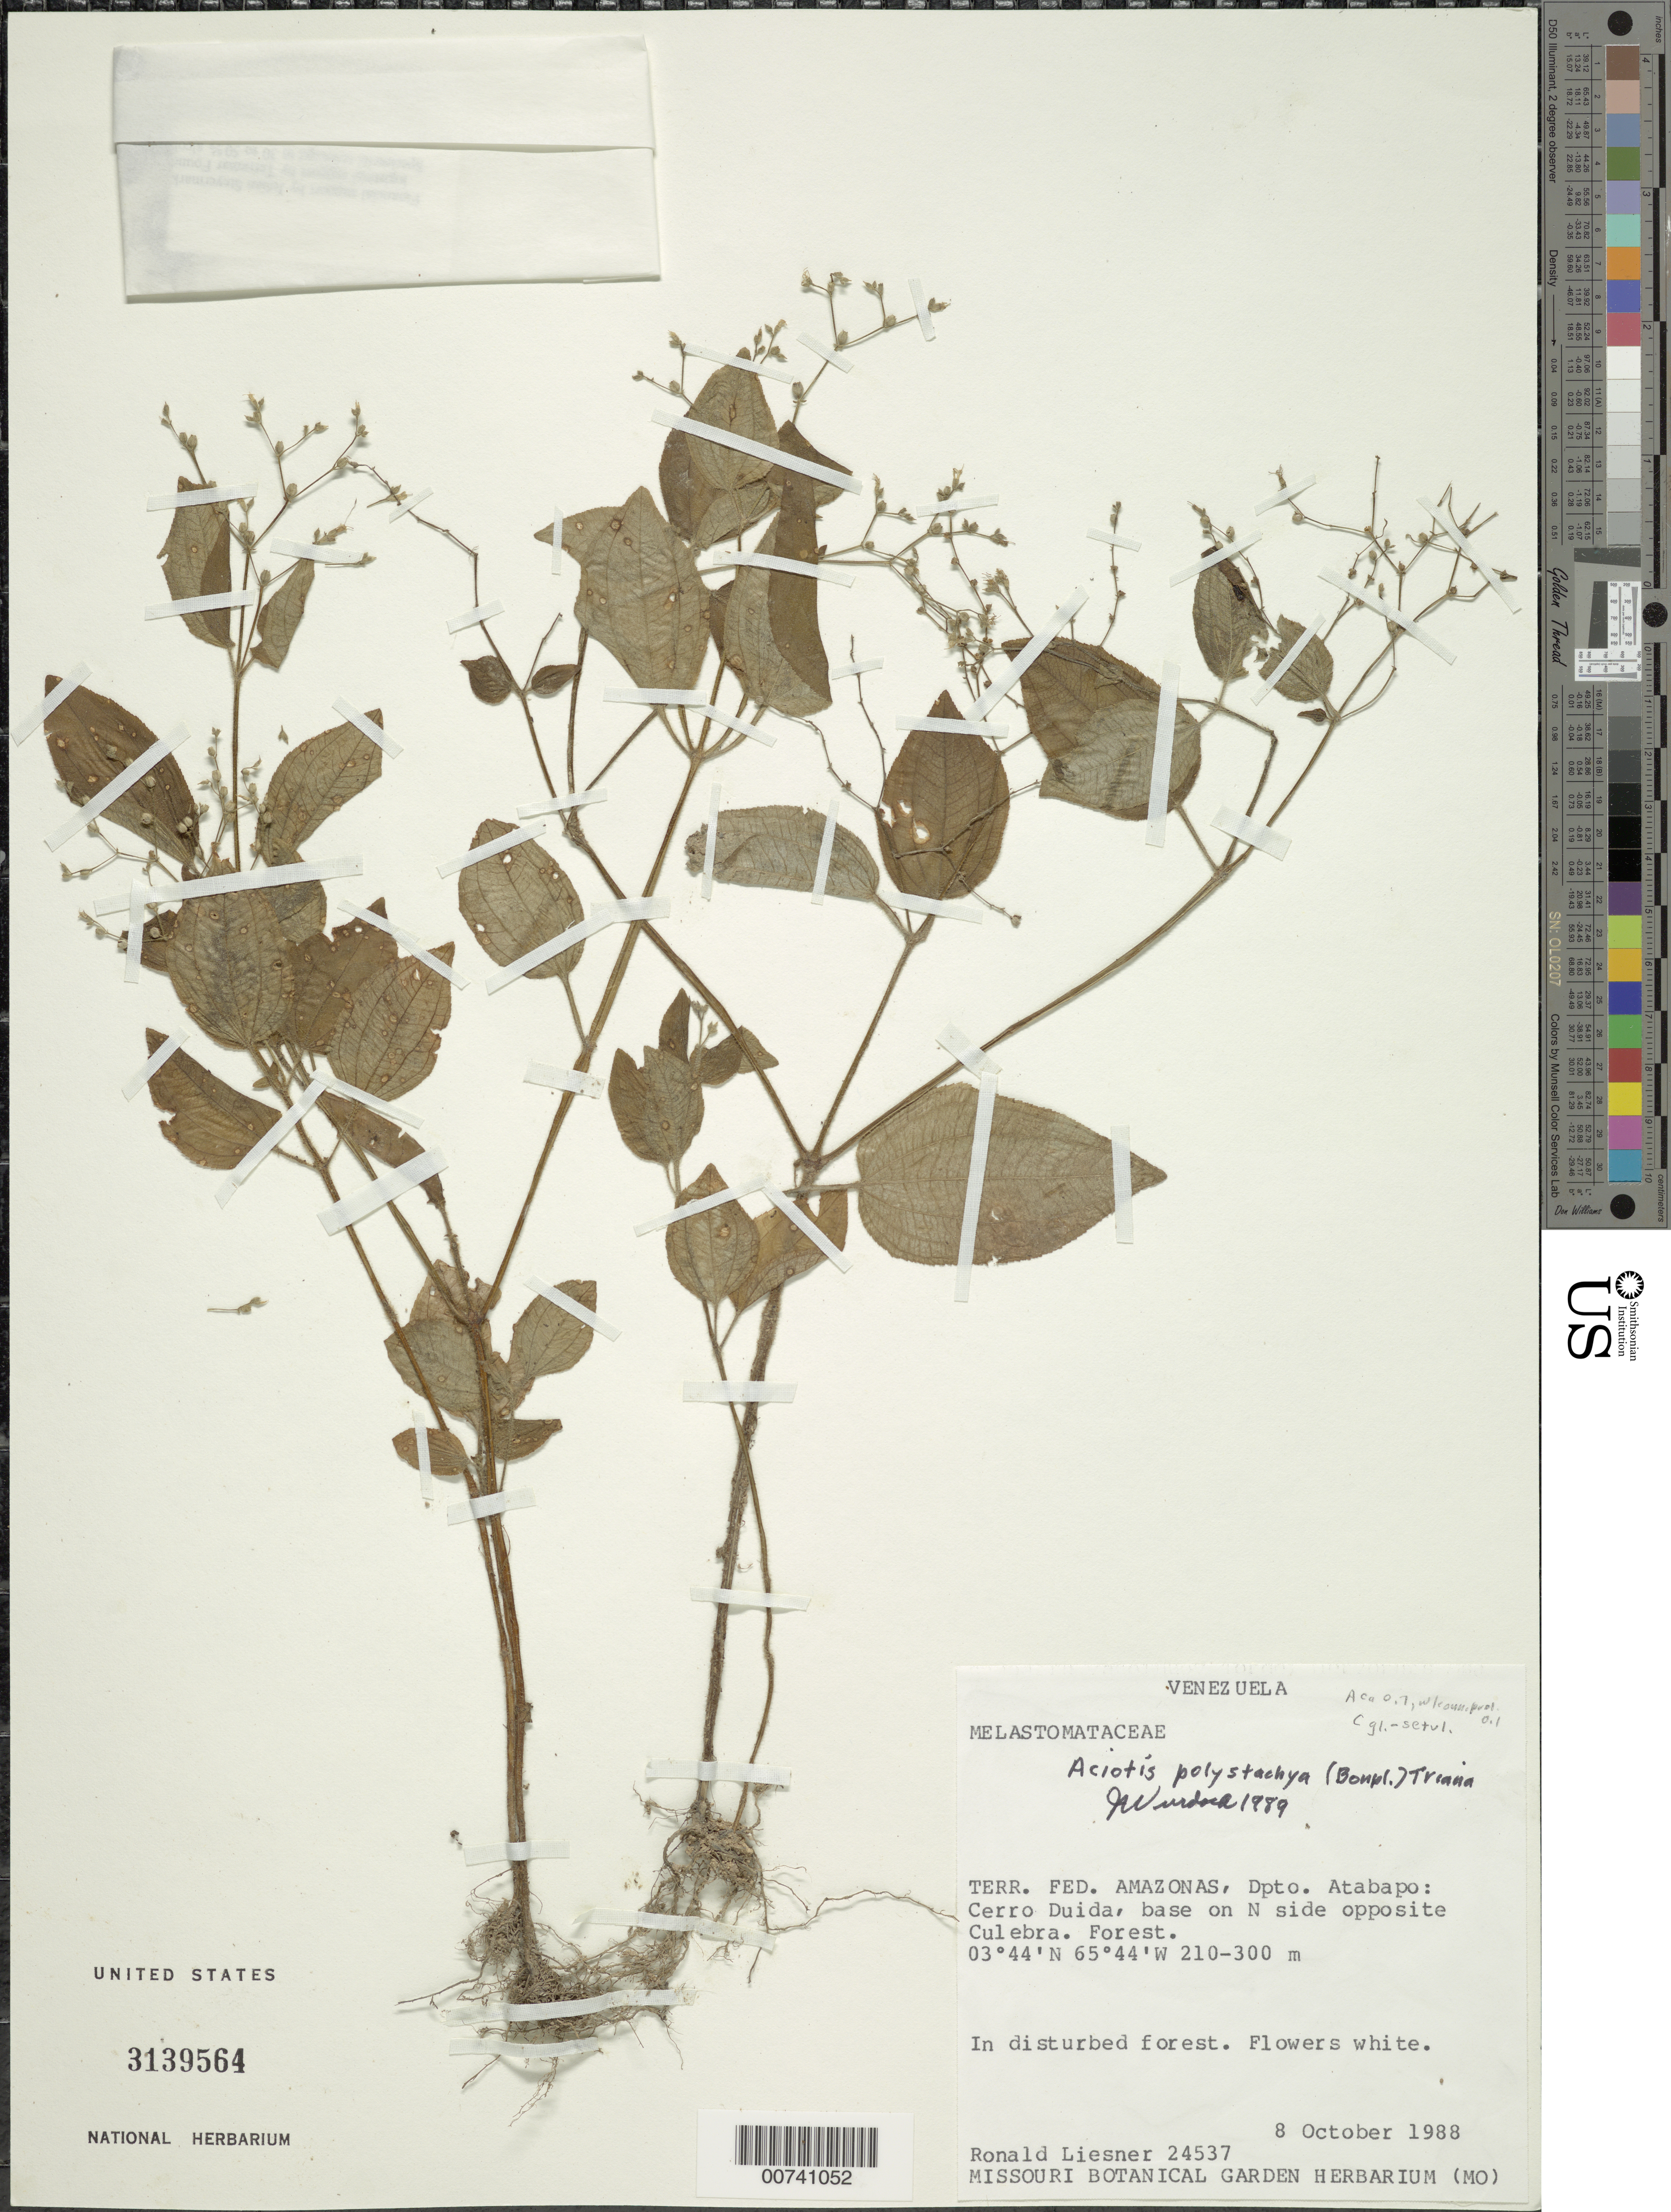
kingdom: Plantae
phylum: Tracheophyta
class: Magnoliopsida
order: Myrtales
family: Melastomataceae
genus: Aciotis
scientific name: Aciotis polystachya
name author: (Bonpl.) Triana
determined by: Wurdack, John J., (US), US (UNITED STATES)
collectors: R. L. Liesner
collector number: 24537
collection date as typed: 8-Oct-88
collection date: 1988-10-08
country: Venezuela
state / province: Amazonas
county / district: Atabapo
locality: Cerro Duida, opposite Culebra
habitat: Disturbed forest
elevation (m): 210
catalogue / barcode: US 3139564